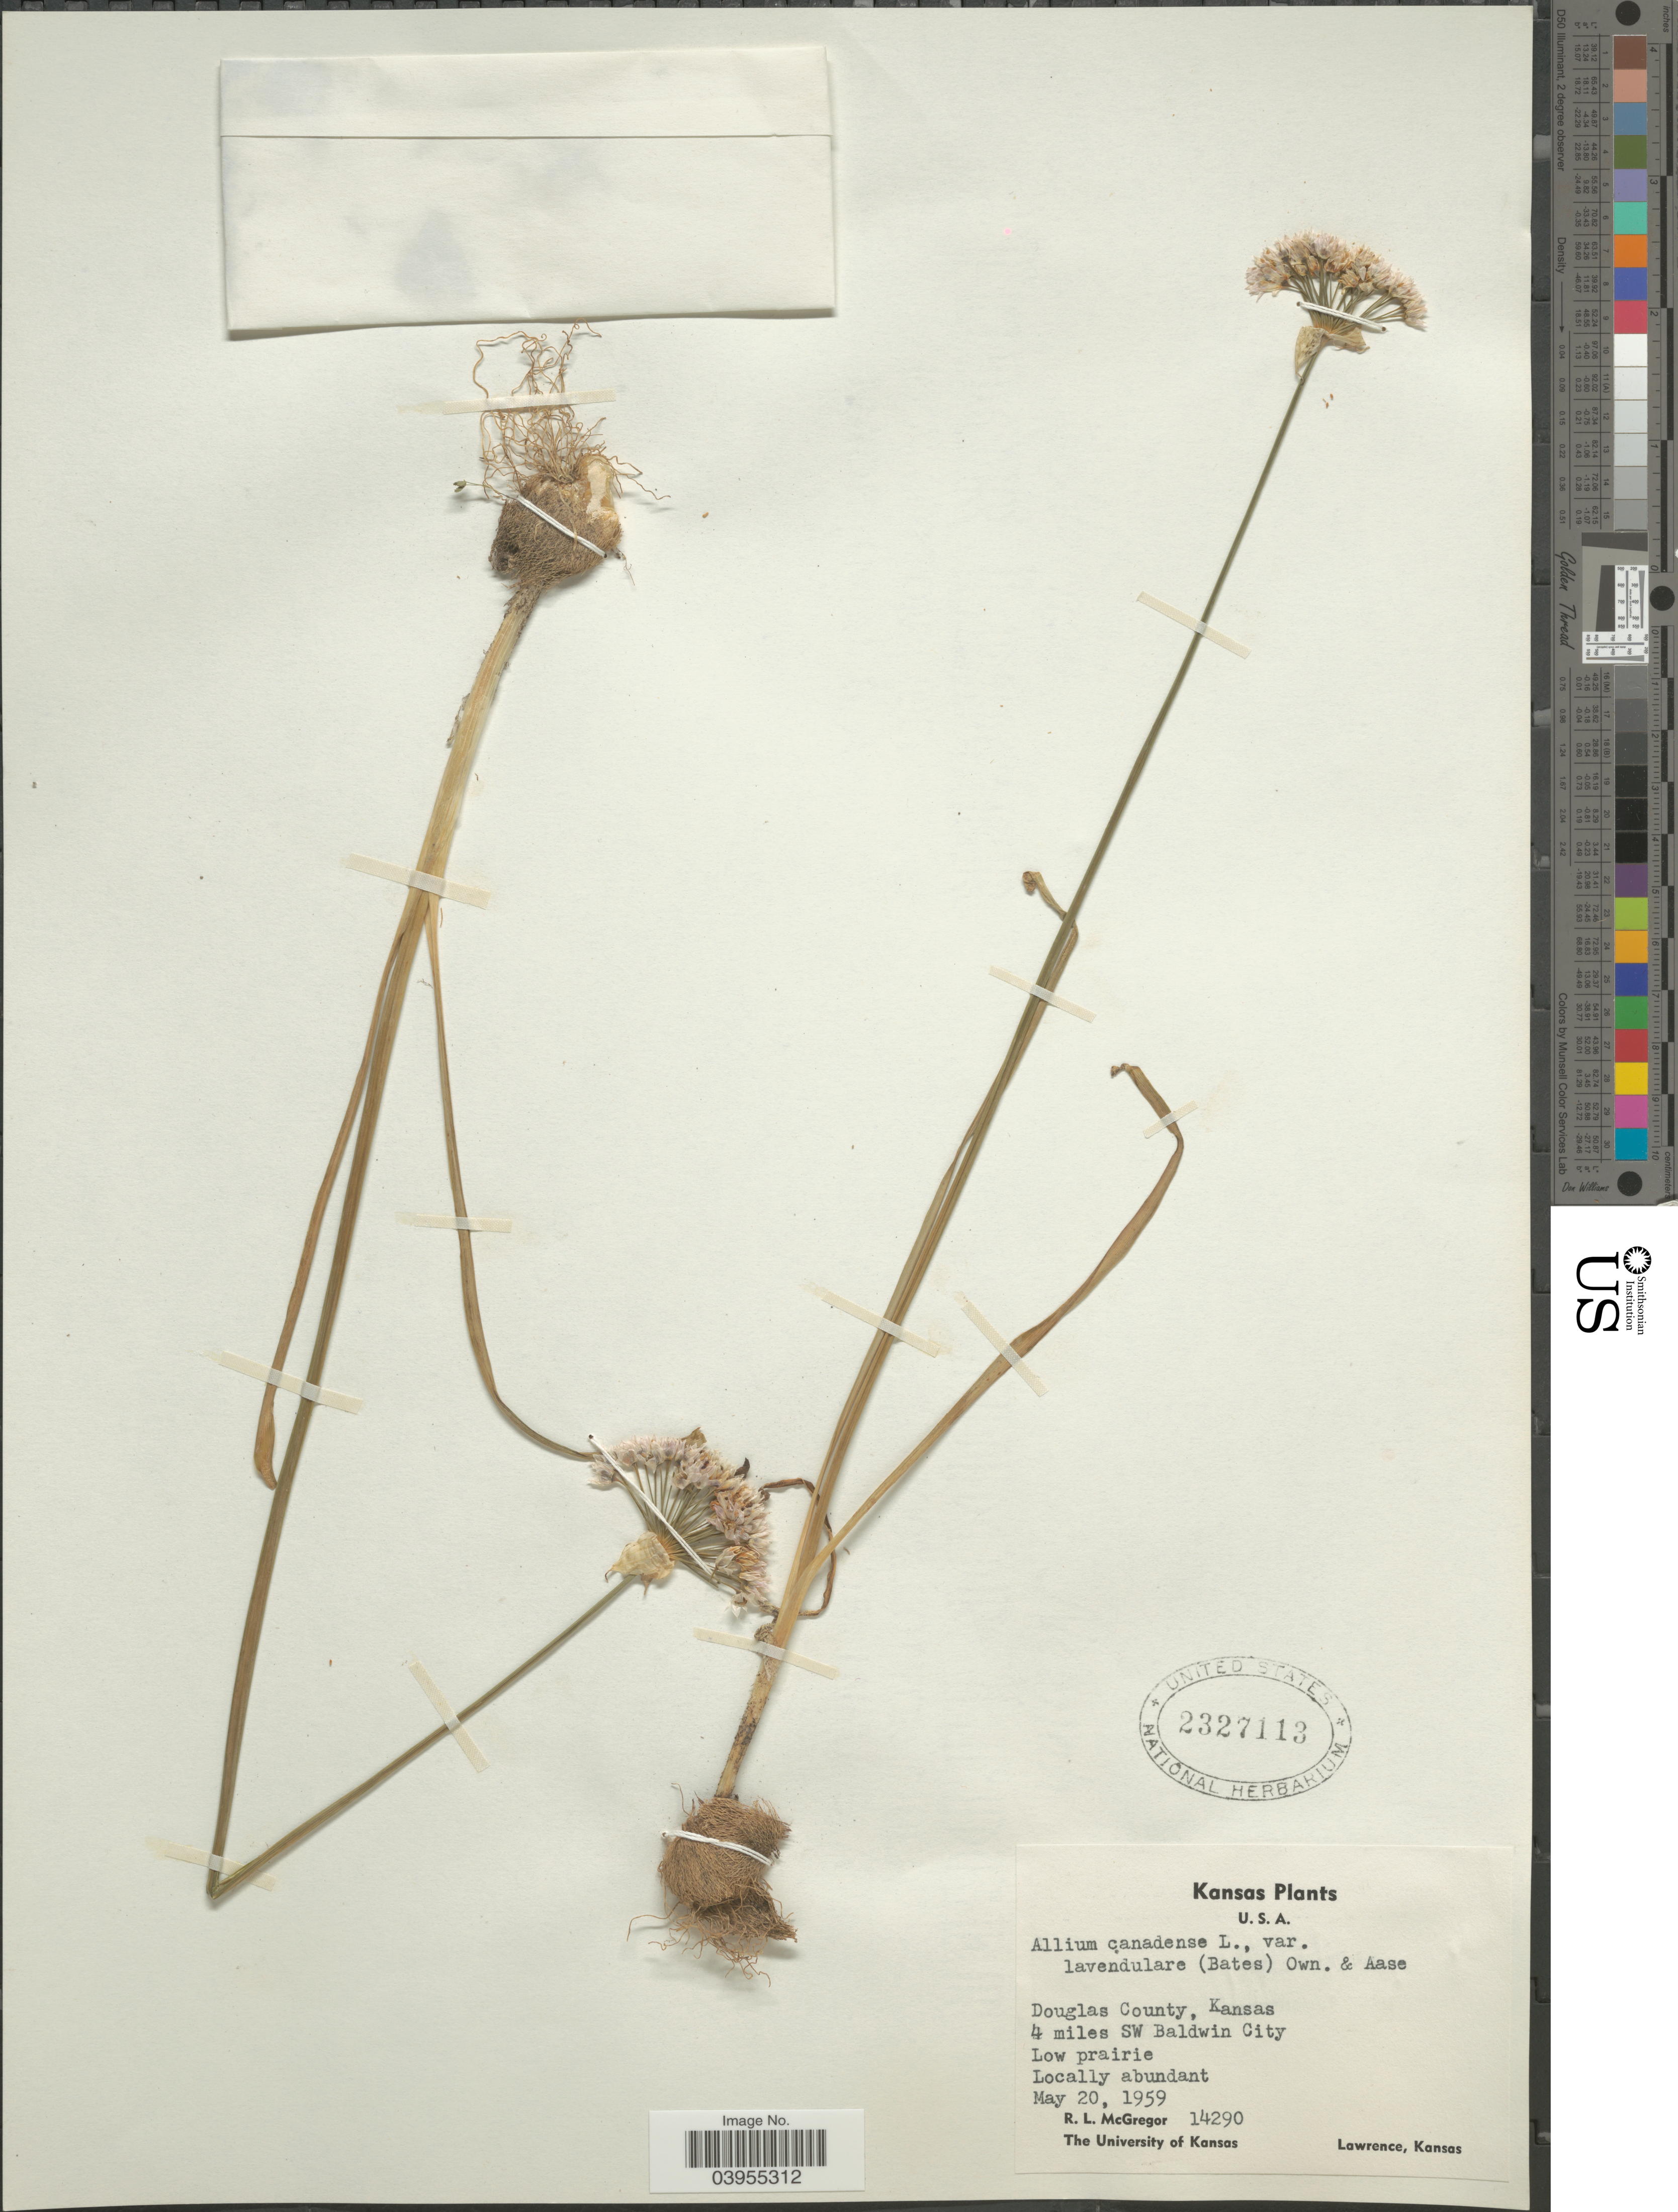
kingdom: Plantae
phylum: Tracheophyta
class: Liliopsida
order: Asparagales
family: Amaryllidaceae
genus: Allium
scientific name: Allium canadense var. lavandulare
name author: (Bates) Ownbey & Aase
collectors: R. McGregor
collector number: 14290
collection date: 1959-05-20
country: United States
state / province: Kansas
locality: Douglas County. 4 miles SW Baldwin City.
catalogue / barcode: US 2327113